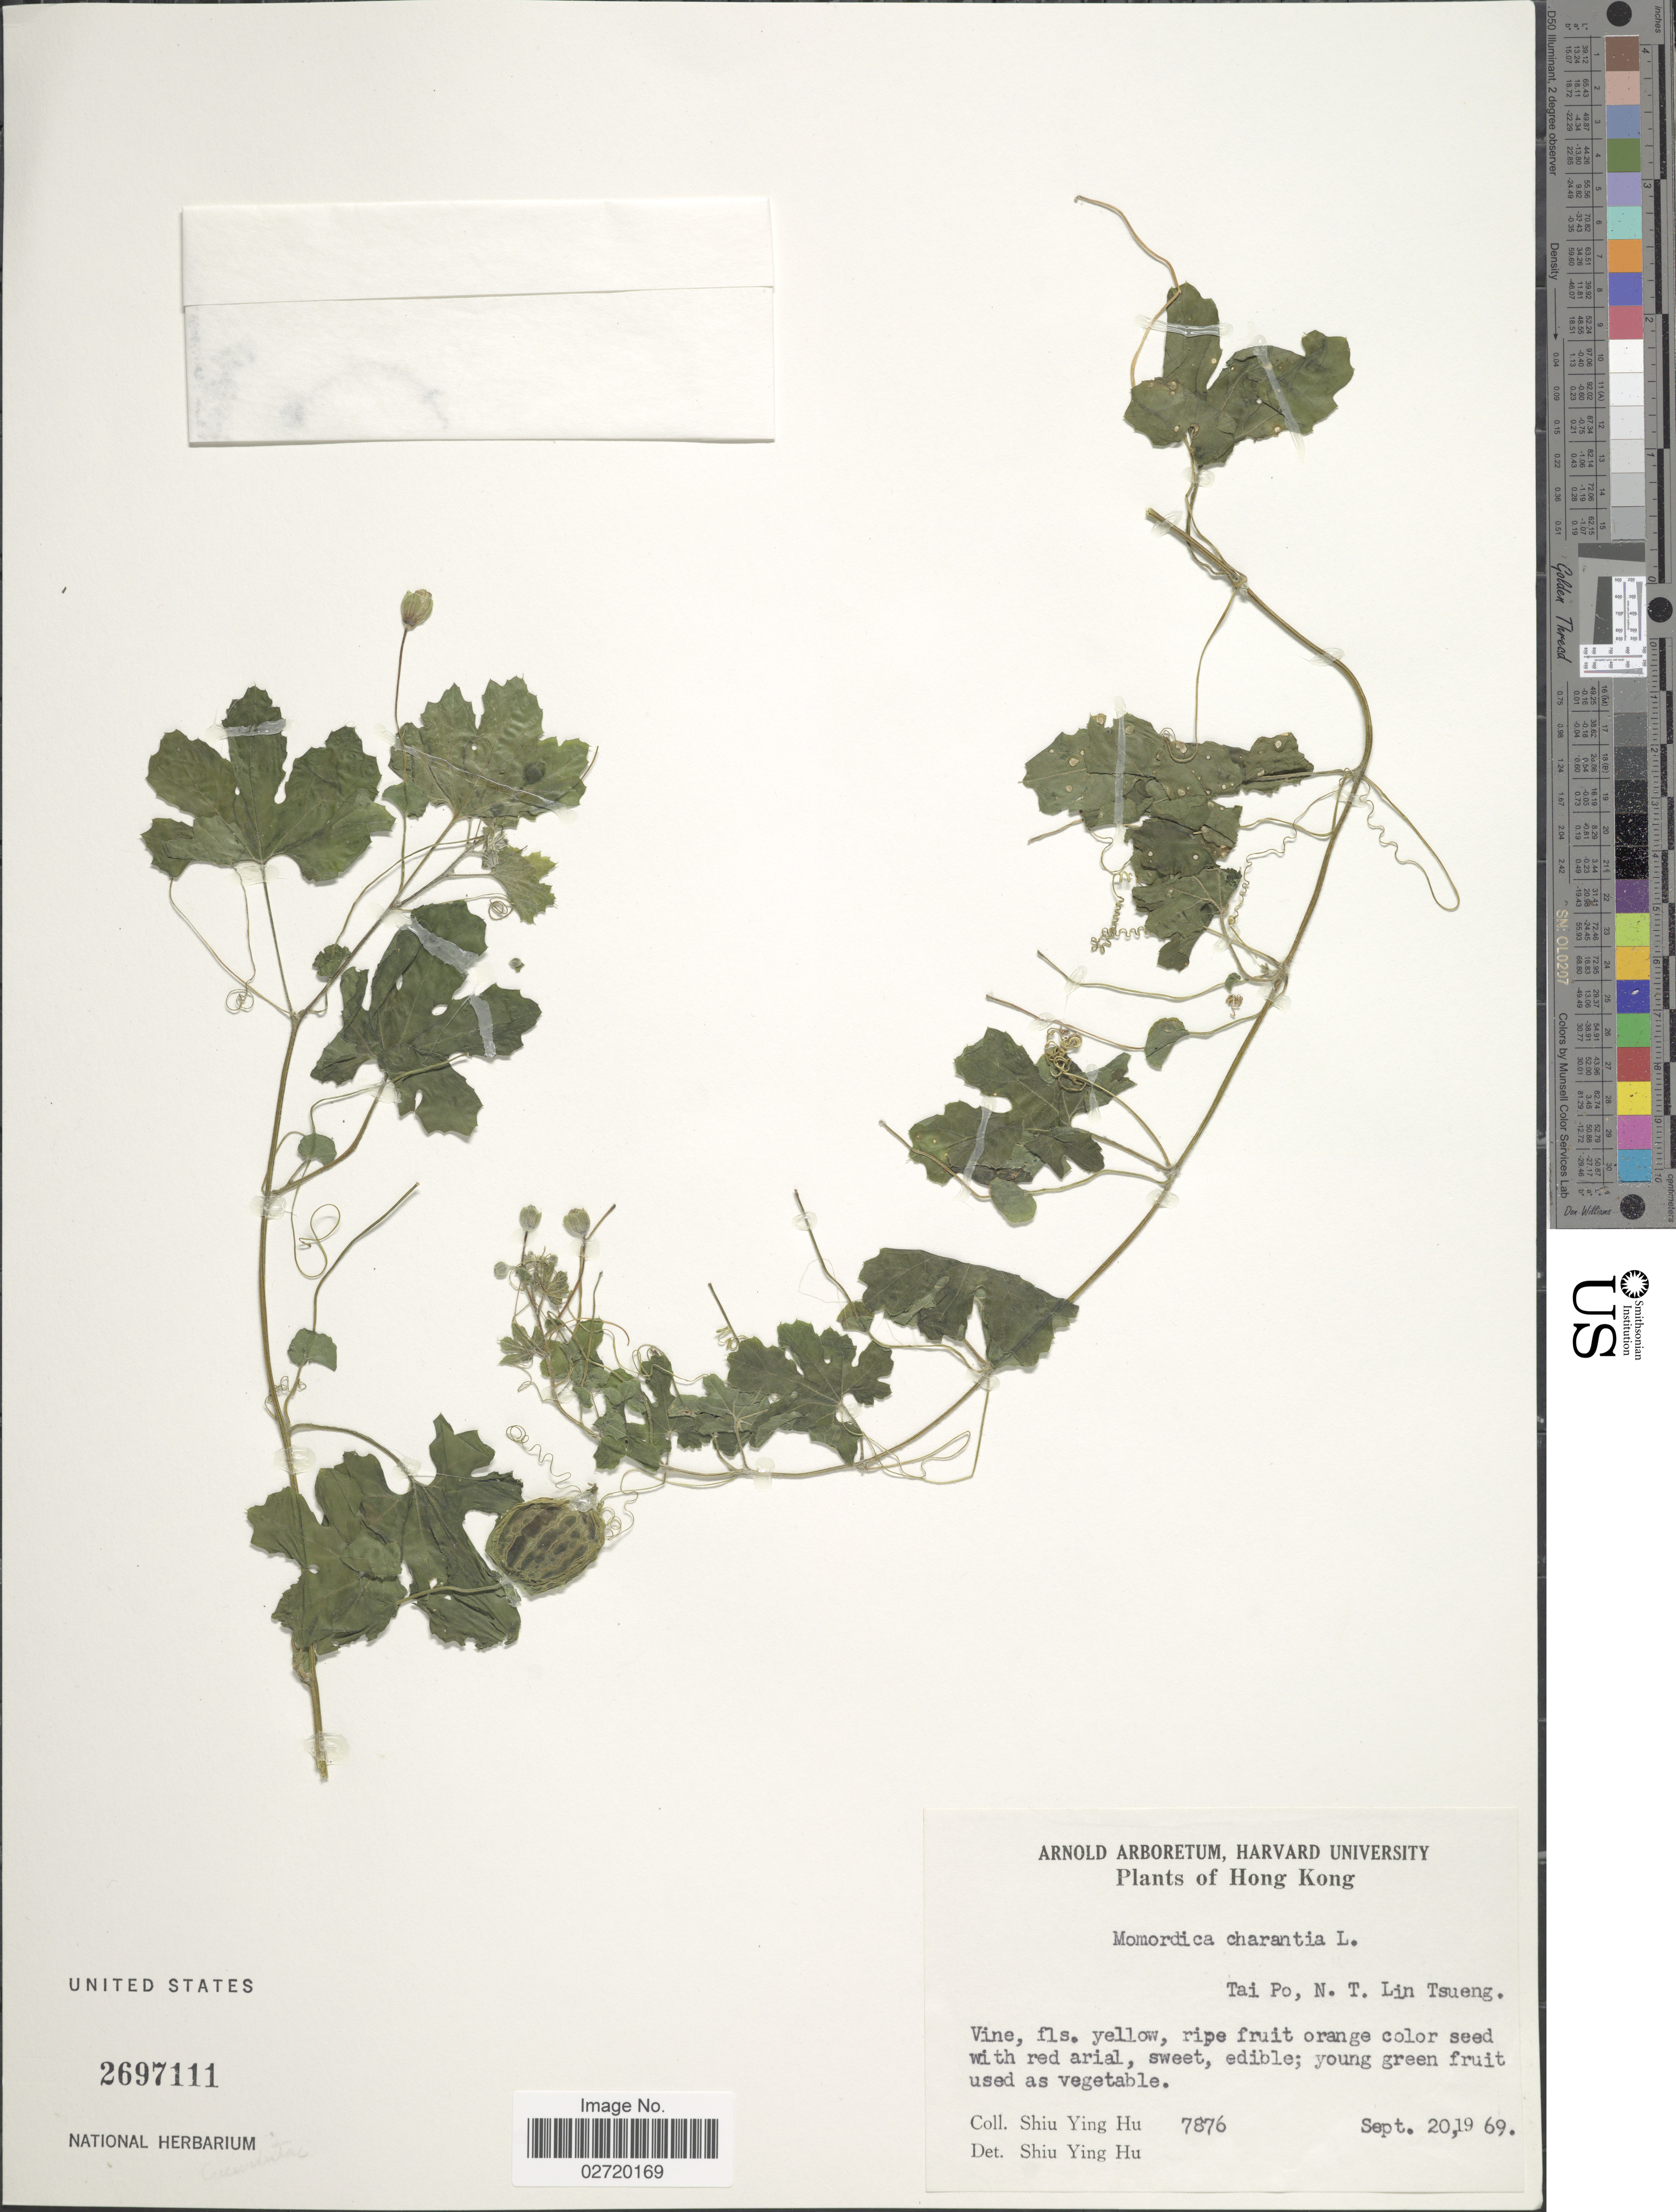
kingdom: Plantae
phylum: Tracheophyta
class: Magnoliopsida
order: Cucurbitales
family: Cucurbitaceae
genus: Momordica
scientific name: Momordica charantia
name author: L.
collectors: S. Y. Hu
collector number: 7876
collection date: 1969-09-20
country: China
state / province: Hong Kong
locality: Hong Kong, Tai Po, N.T. Lin Tsueng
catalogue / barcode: US 2697111